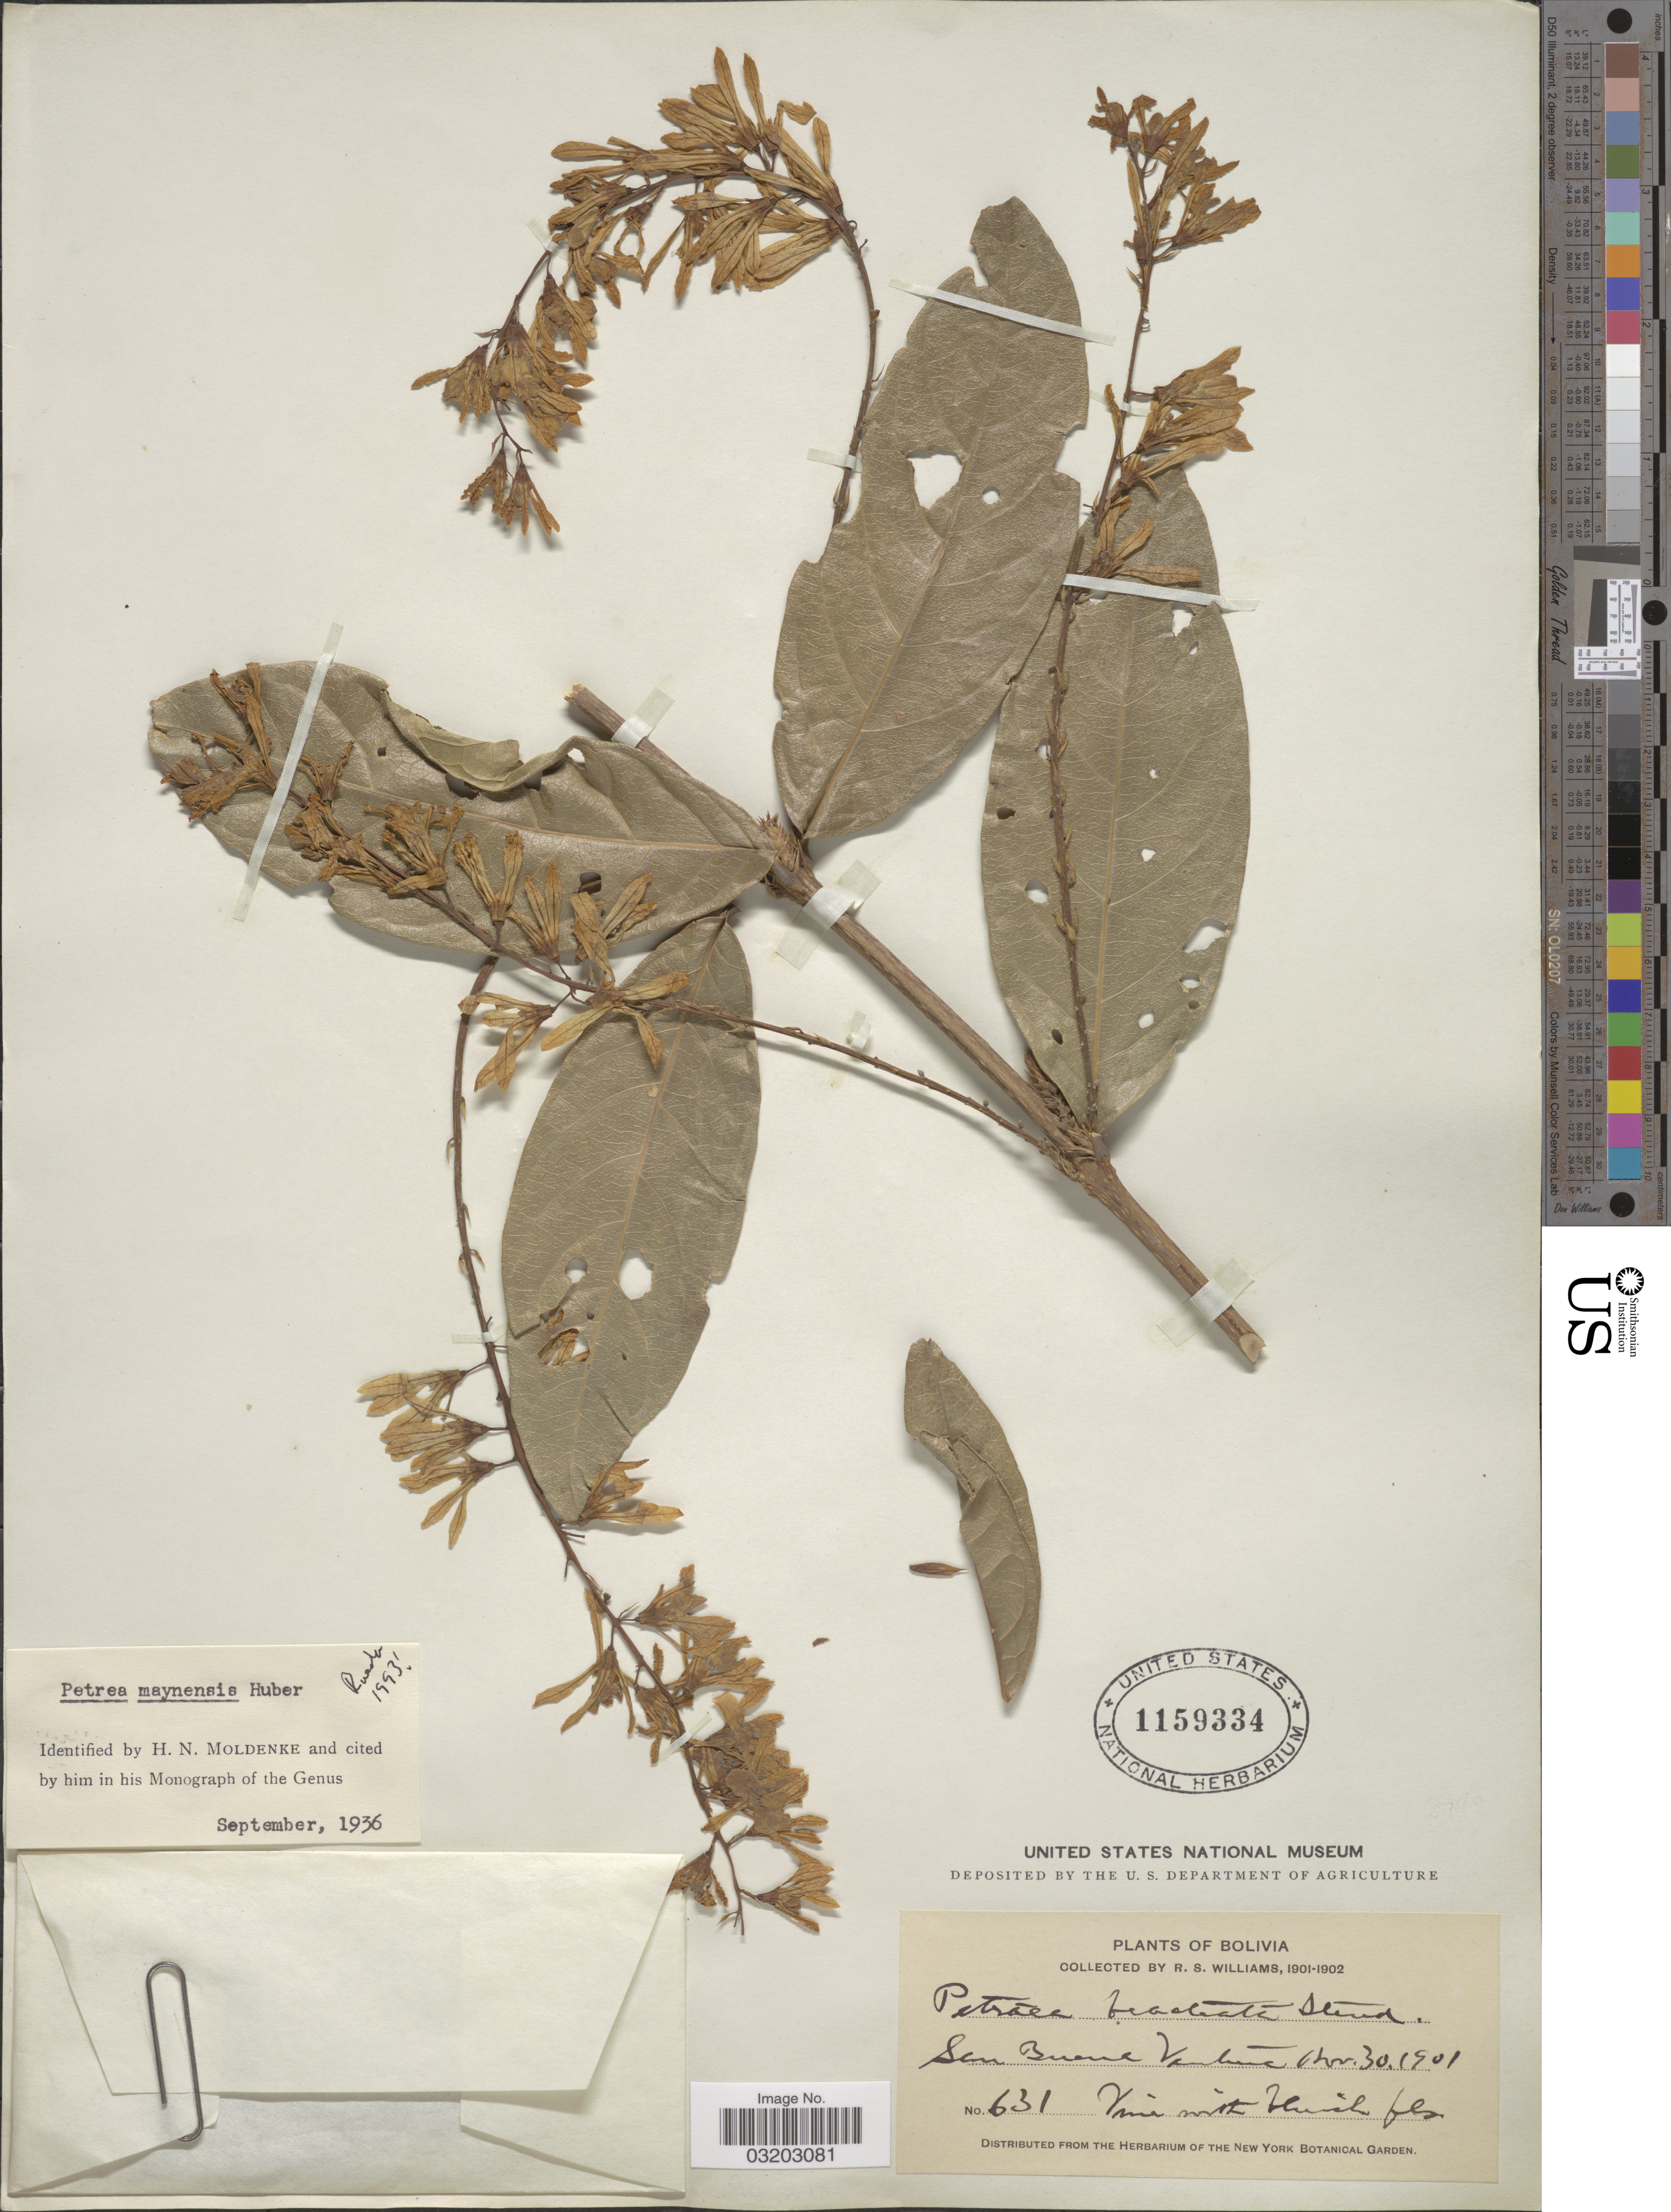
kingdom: Plantae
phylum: Tracheophyta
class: Magnoliopsida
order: Lamiales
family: Verbenaceae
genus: Petrea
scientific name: Petrea maynensis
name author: Huber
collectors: R. S. Williams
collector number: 631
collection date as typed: Nov. 30, 1901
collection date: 1901-11-30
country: Bolivia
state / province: La Paz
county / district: Iturralde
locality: San Buena Ventura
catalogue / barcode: US 1159334